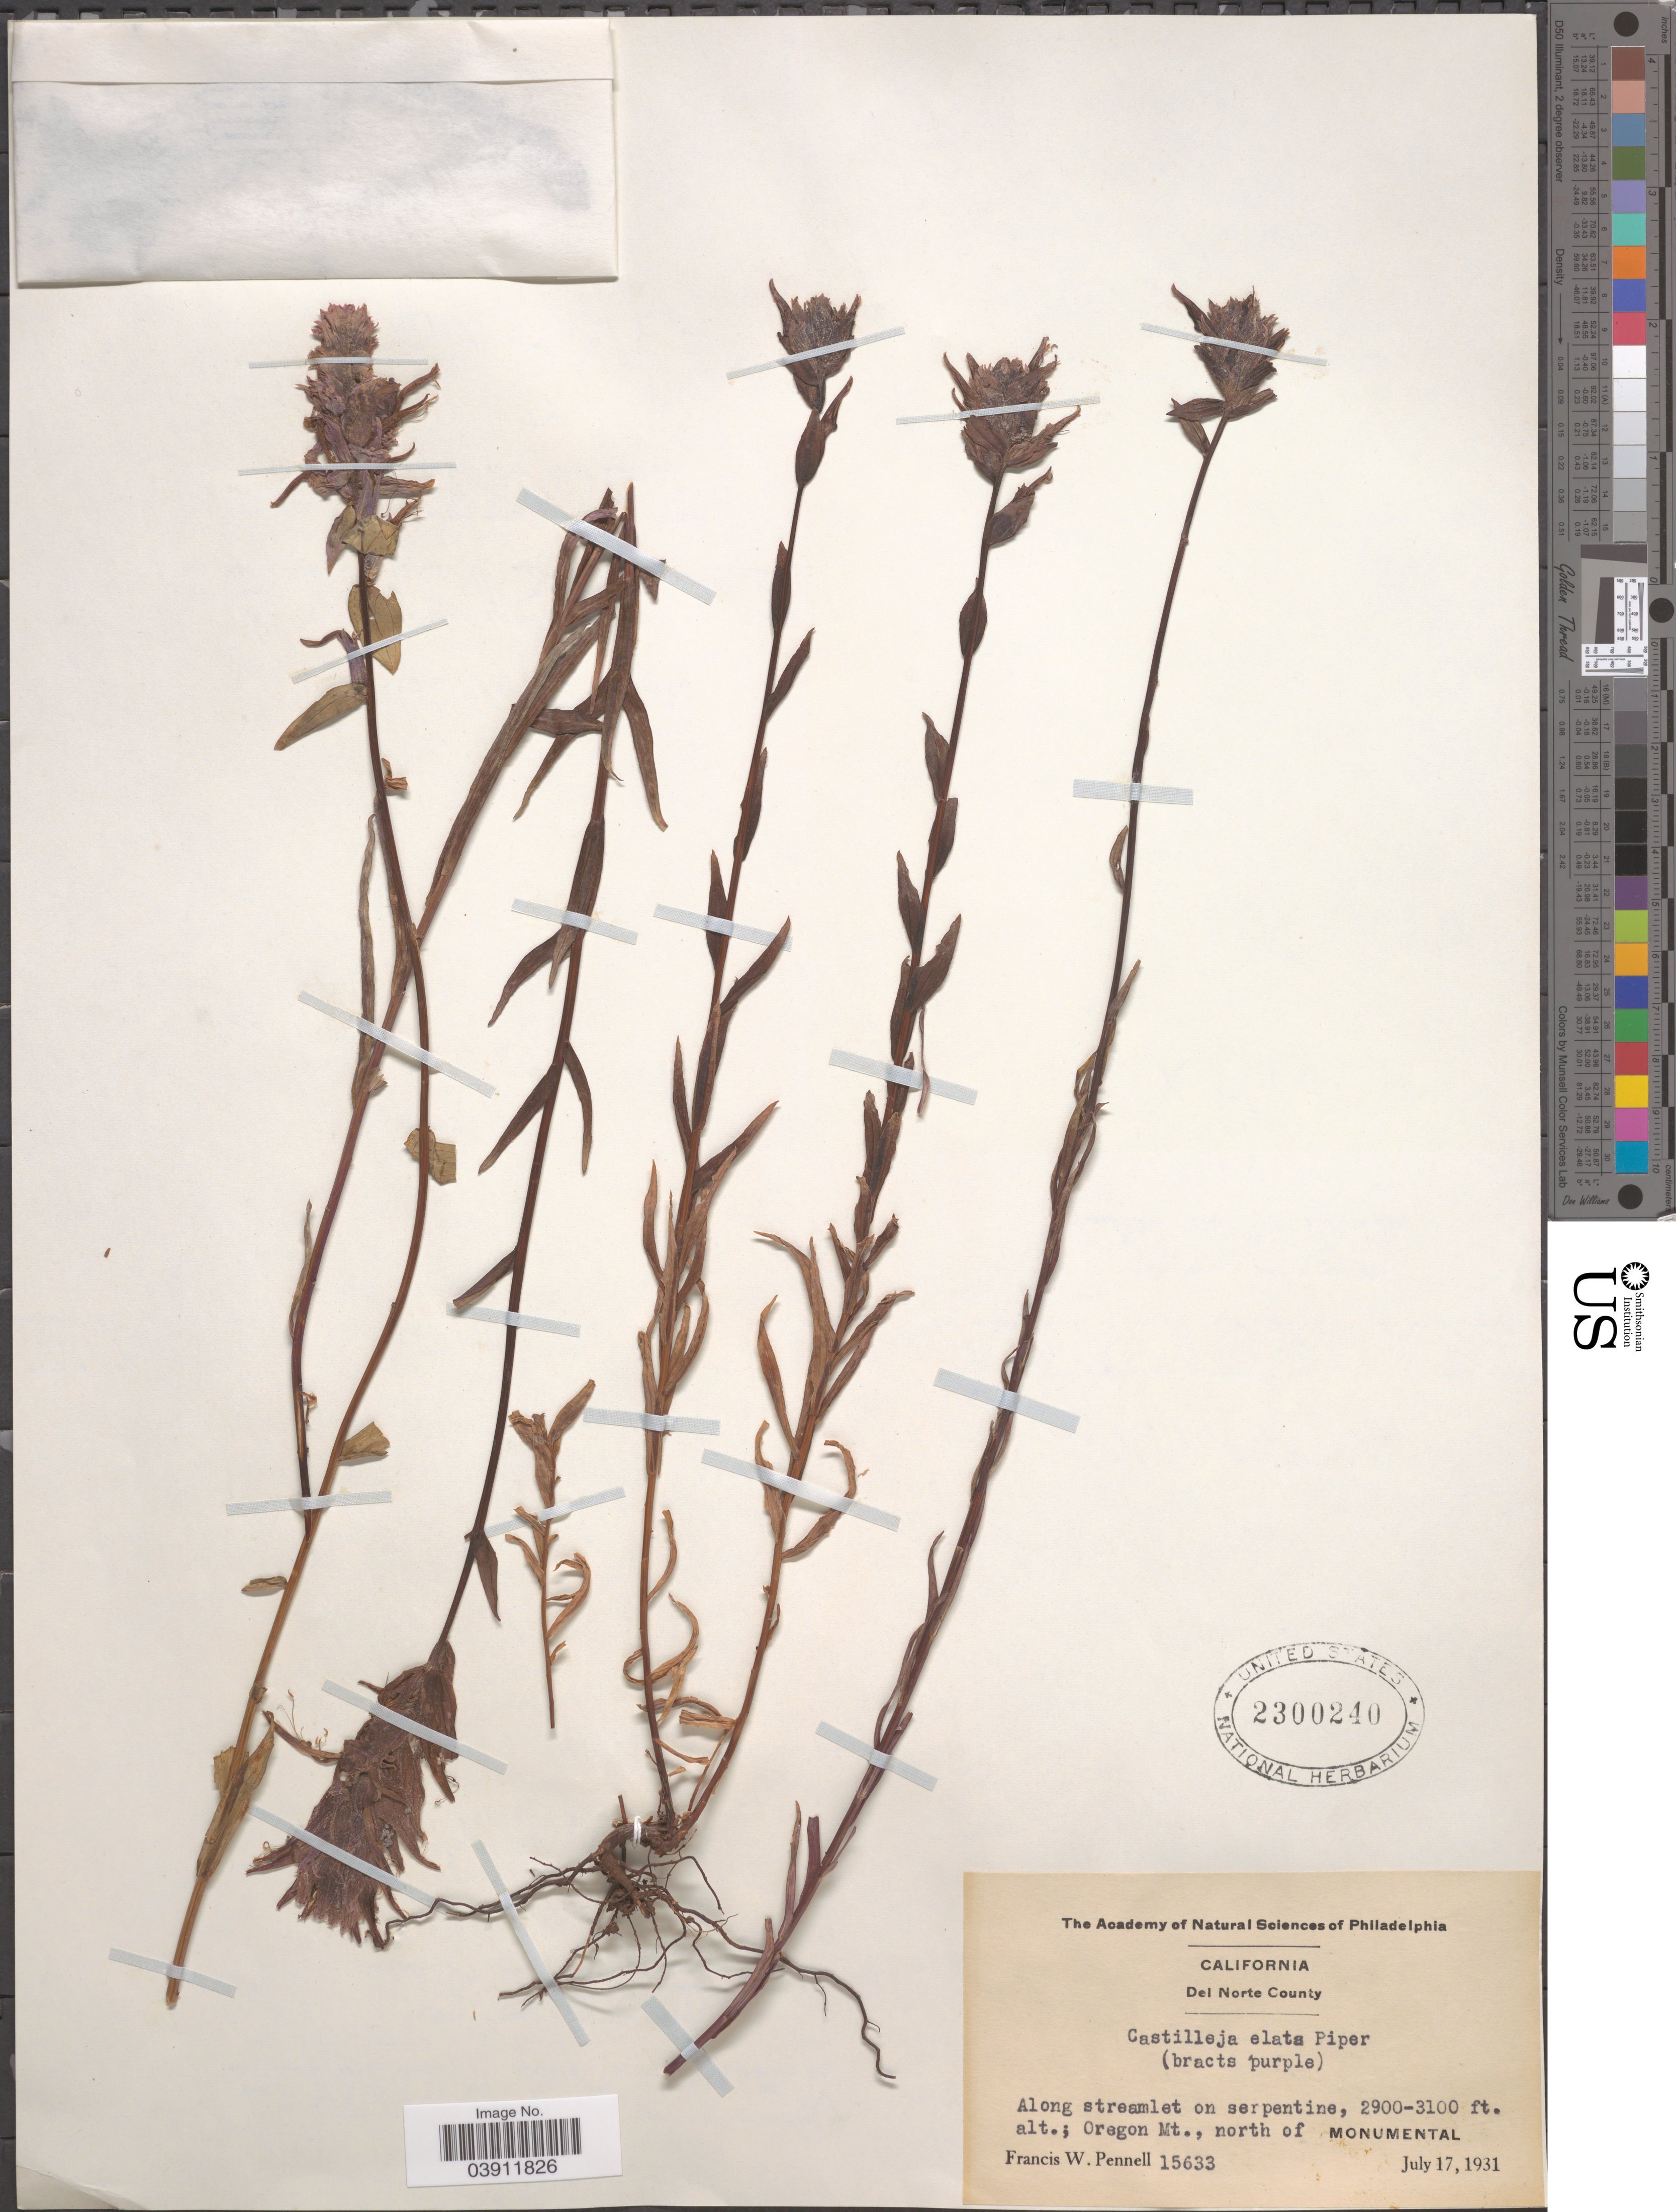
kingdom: Plantae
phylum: Tracheophyta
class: Magnoliopsida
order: Lamiales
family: Orobanchaceae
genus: Castilleja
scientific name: Castilleja elata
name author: Piper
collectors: F. W. Pennell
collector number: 15633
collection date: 1931-07-17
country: United States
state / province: California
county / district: Del Norte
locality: Del Norte County. Along streamlet on serpentine, Oregon Mt., north of Monumental.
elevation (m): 884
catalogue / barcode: US 2300240